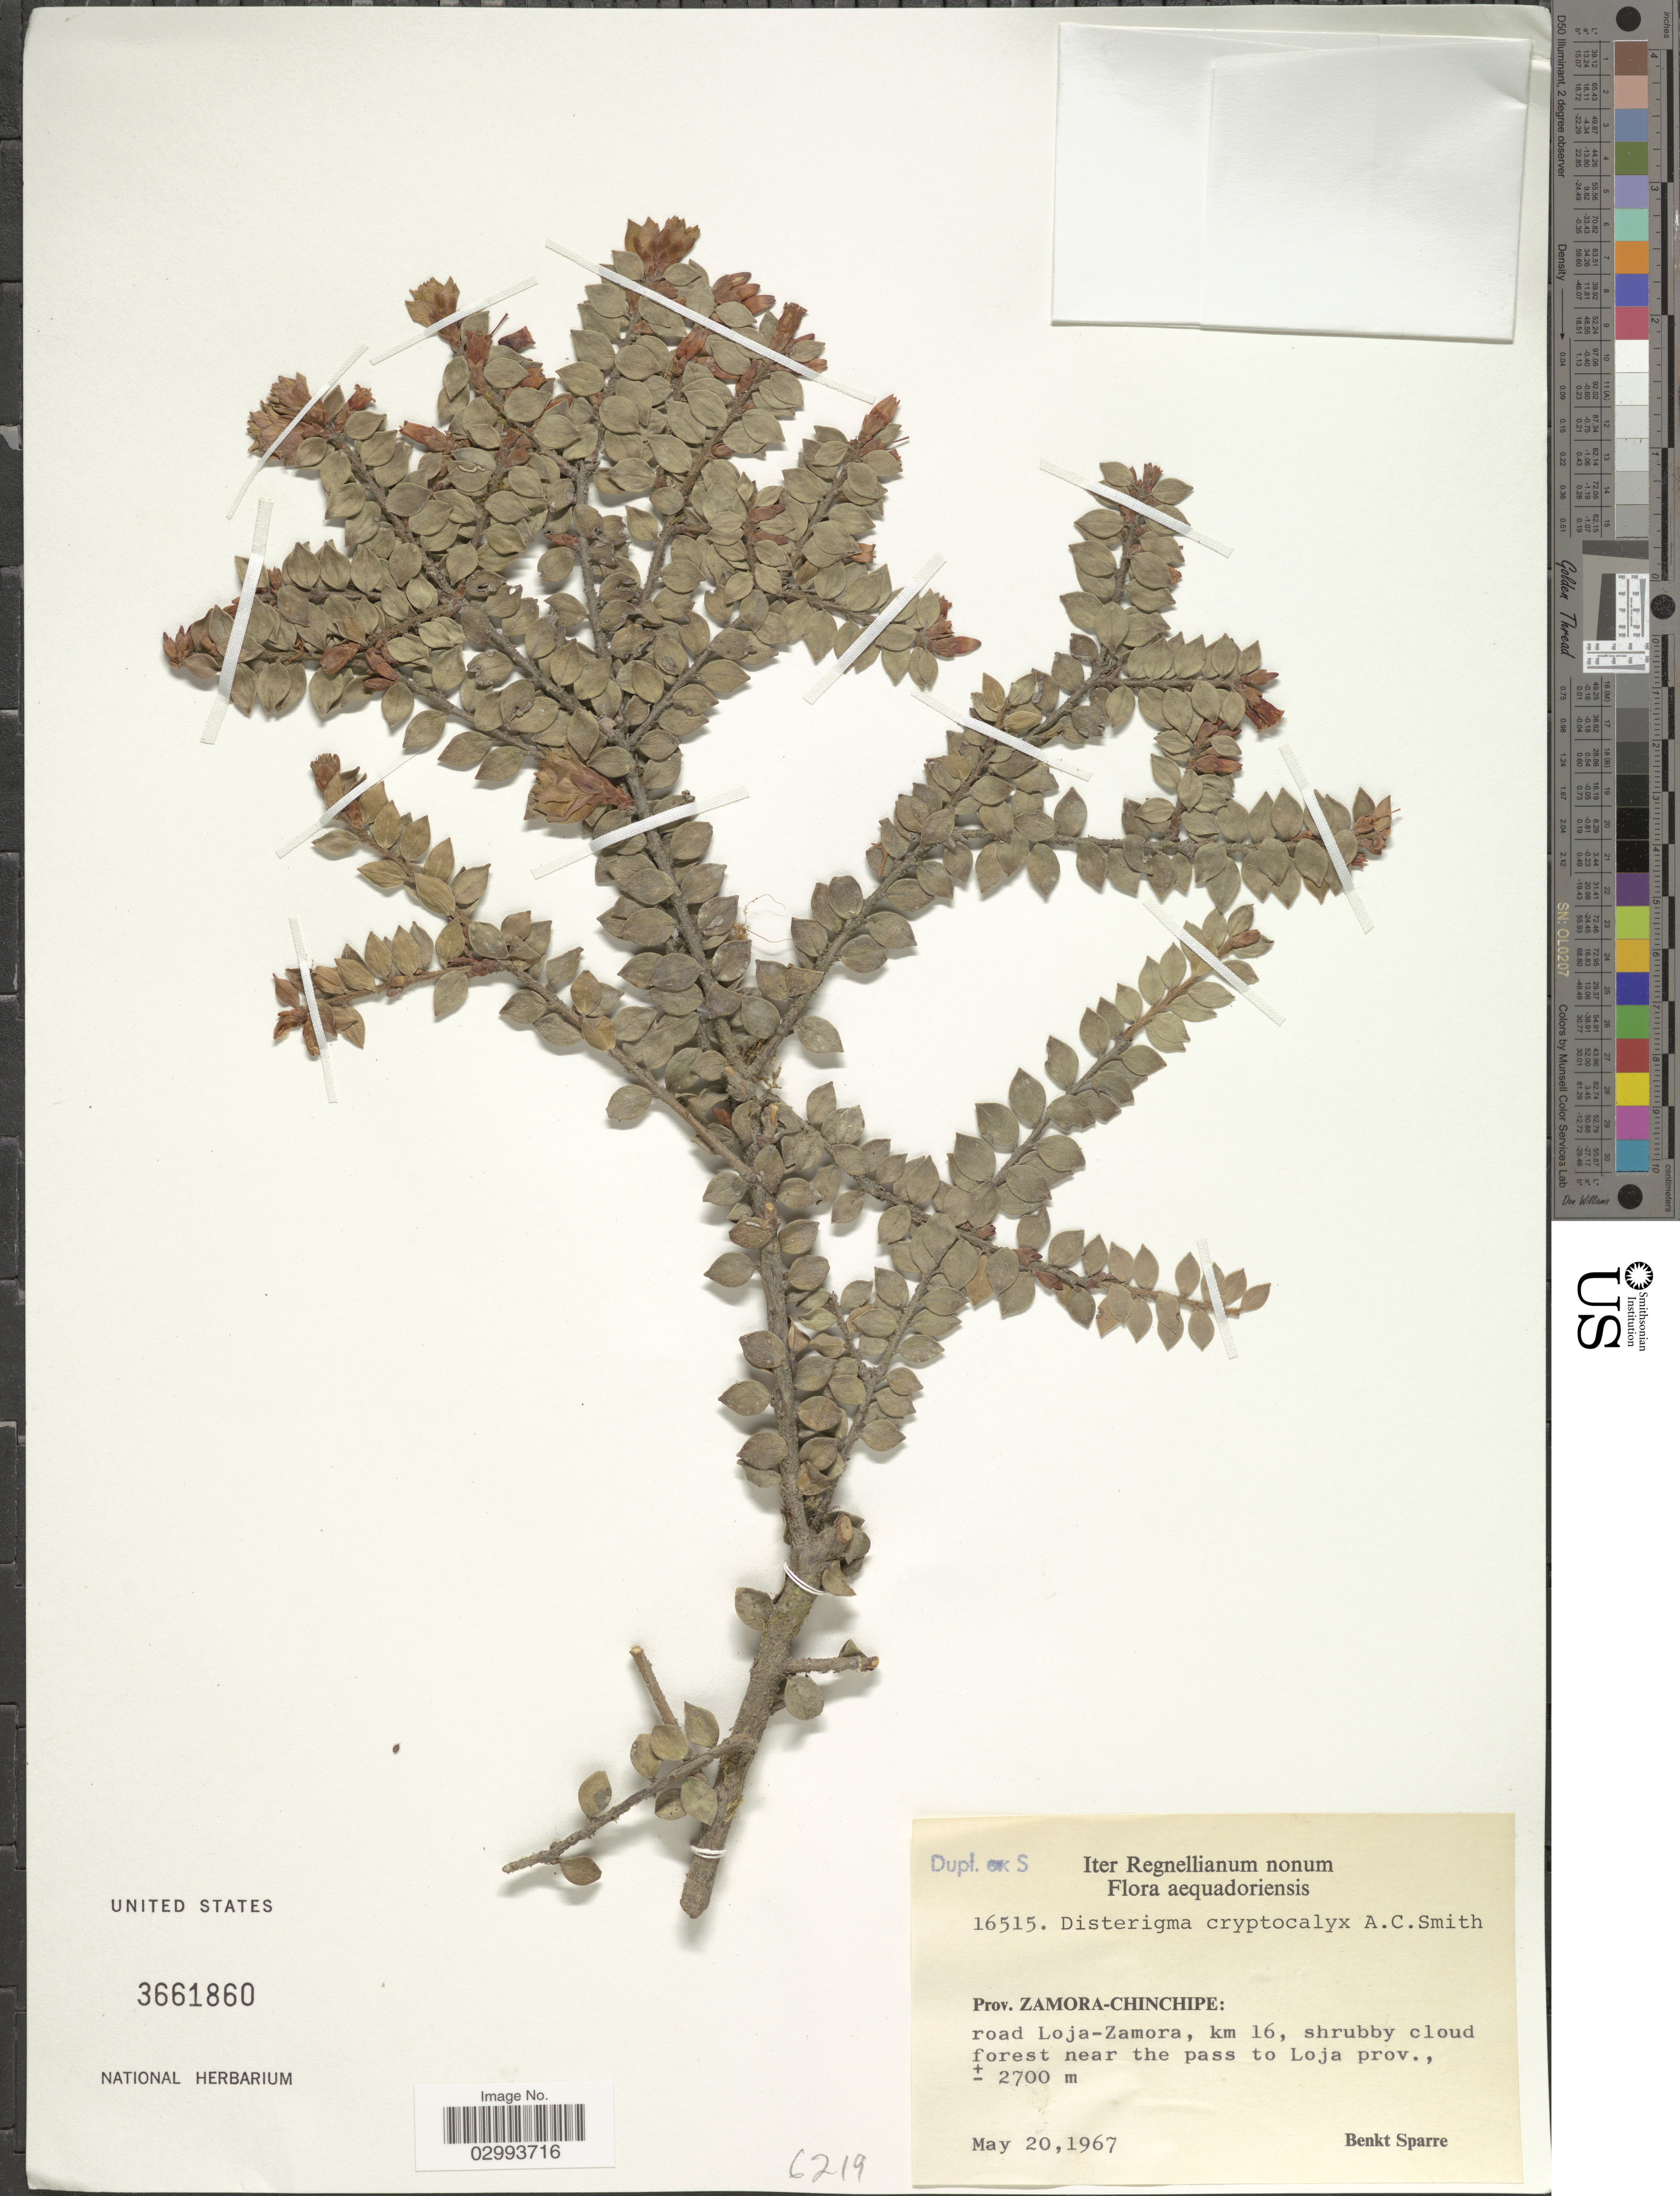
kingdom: Plantae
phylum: Tracheophyta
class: Magnoliopsida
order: Ericales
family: Ericaceae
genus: Disterigma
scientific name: Disterigma cryptocalyx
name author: A.C. Sm.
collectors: B. Sparre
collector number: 16515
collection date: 1967-05-20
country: Ecuador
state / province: Zamora-Chinchipe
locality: Road Loja-Zamora, km 16, shrubby cloud forest near the pass to Loja prov.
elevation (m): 2700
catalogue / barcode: US 3661860